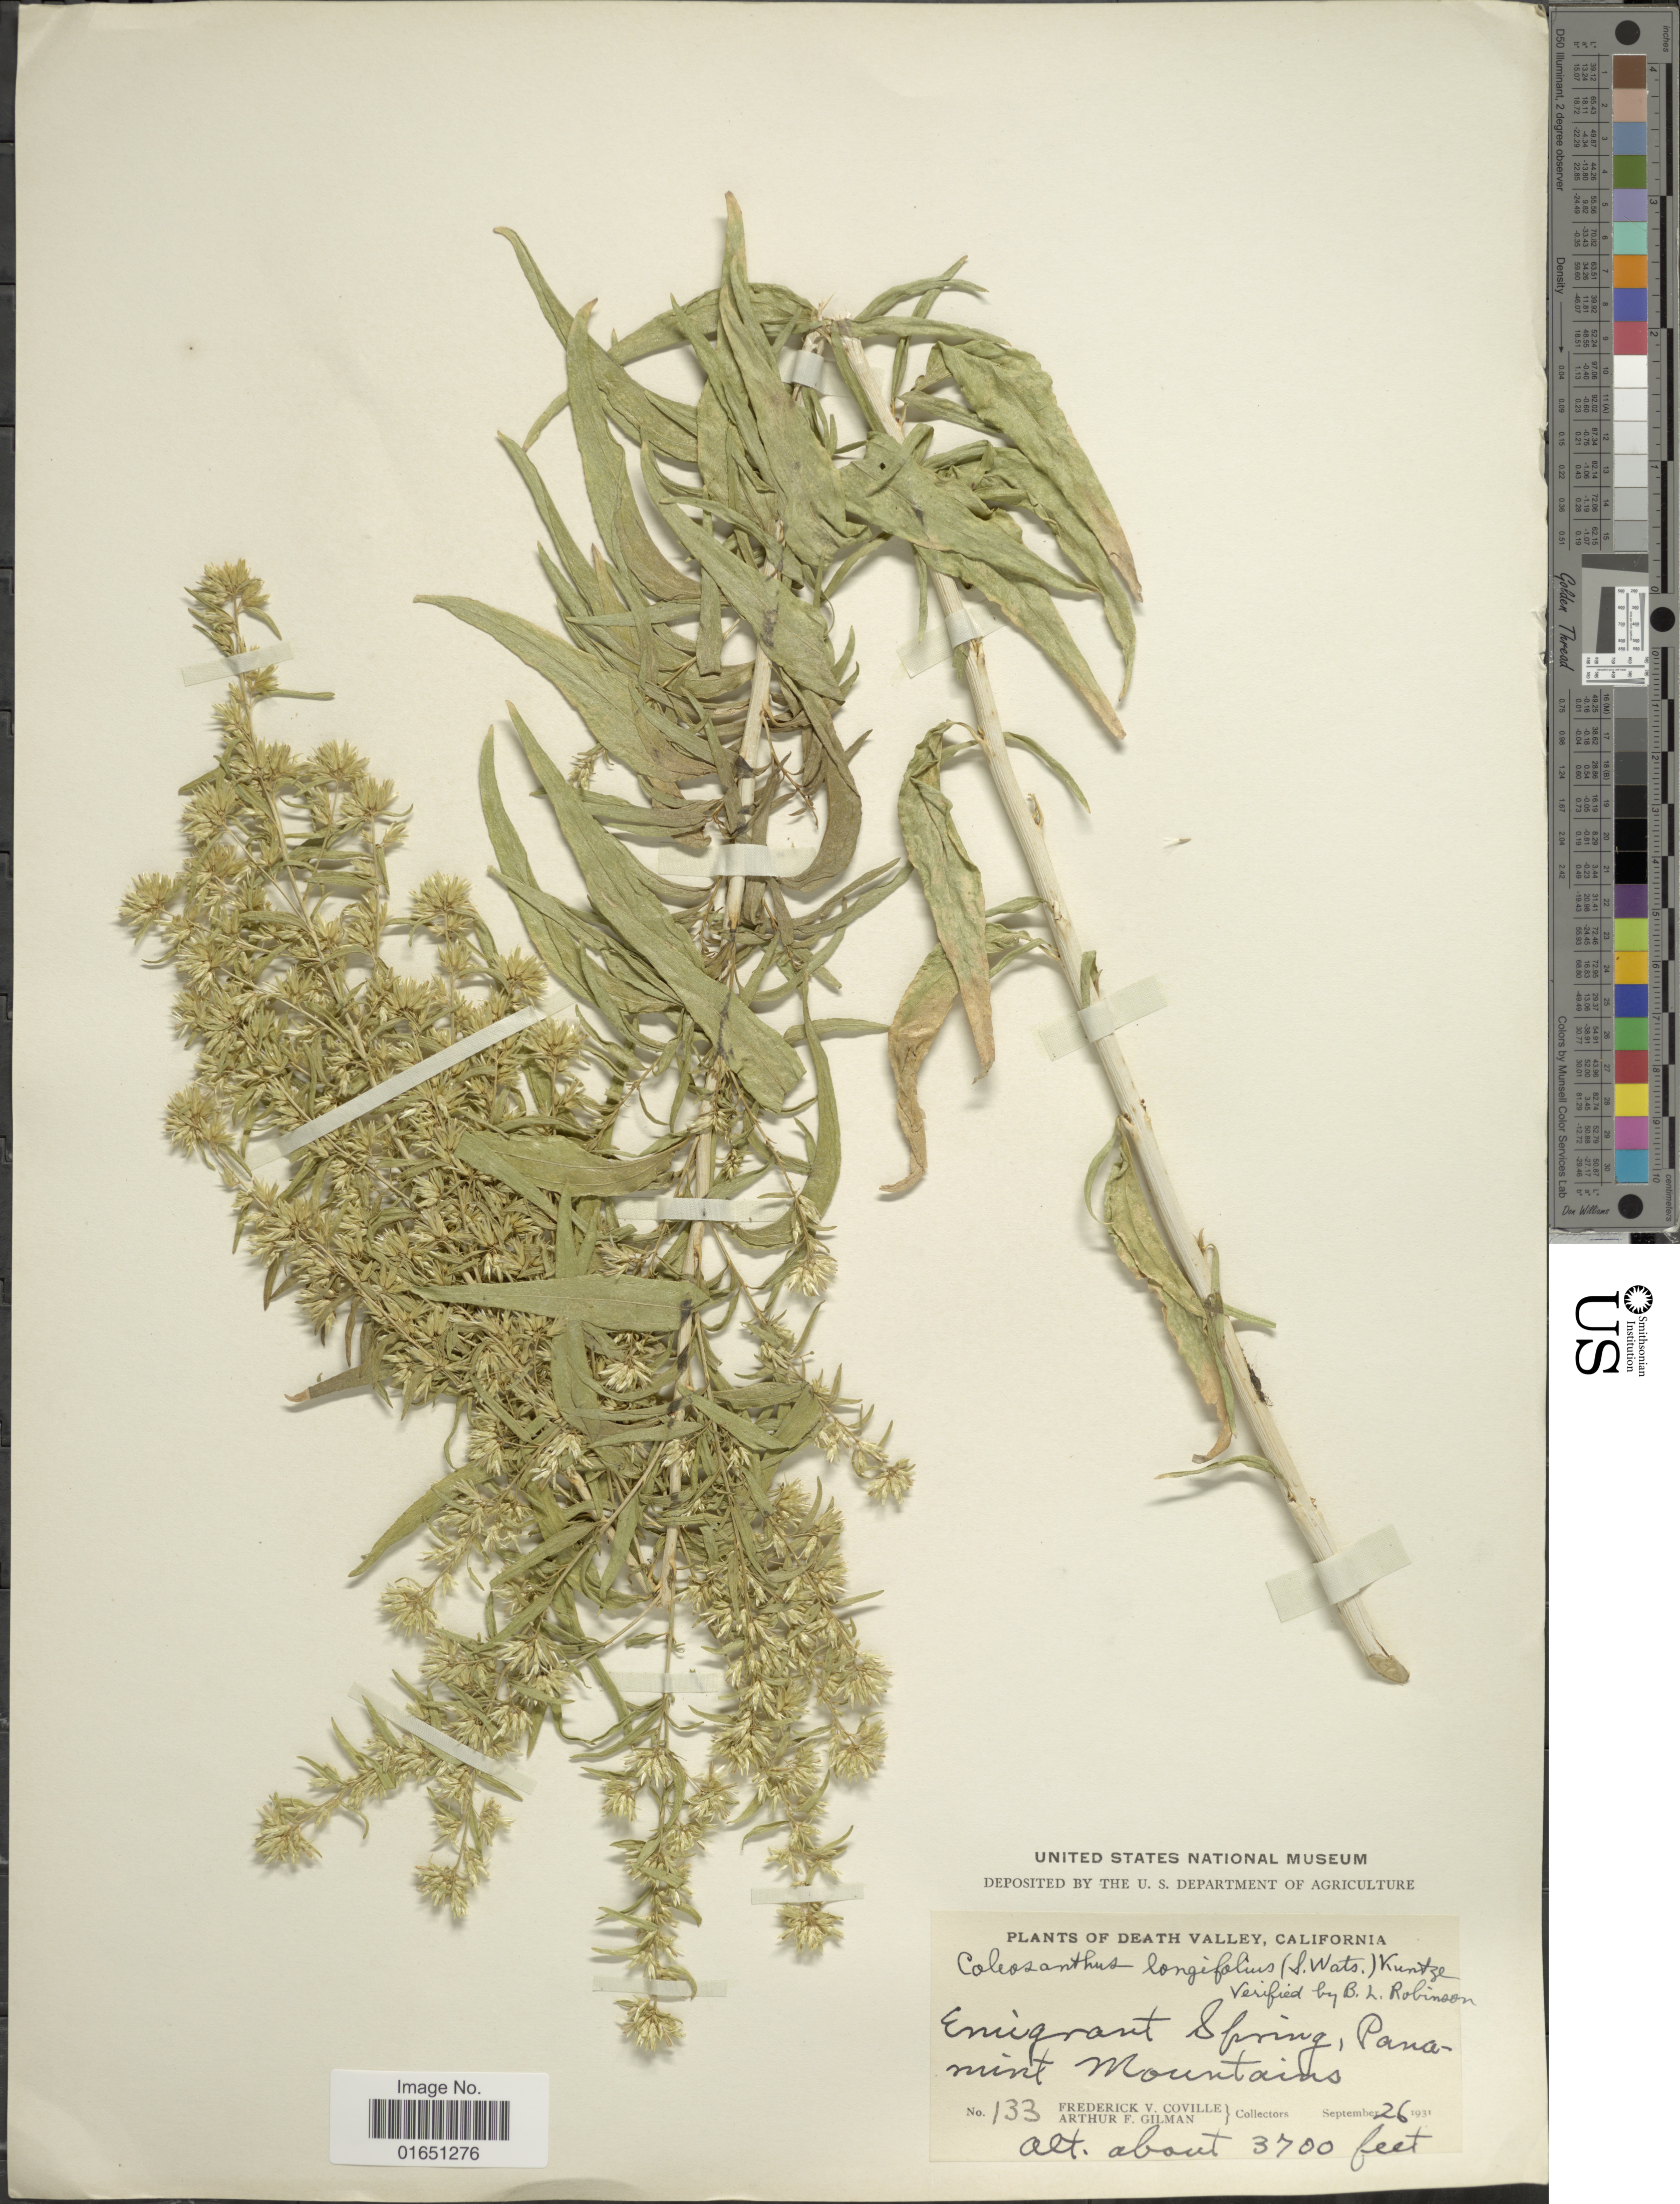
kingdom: Plantae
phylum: Tracheophyta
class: Magnoliopsida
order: Asterales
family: Asteraceae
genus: Brickellia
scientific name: Brickellia longifolia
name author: S. Watson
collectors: F. V. Coville & A. Gilman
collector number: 133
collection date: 1931-09-26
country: United States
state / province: California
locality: Death Valley, Enugrant Spring, Panamint Mountains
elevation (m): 1128